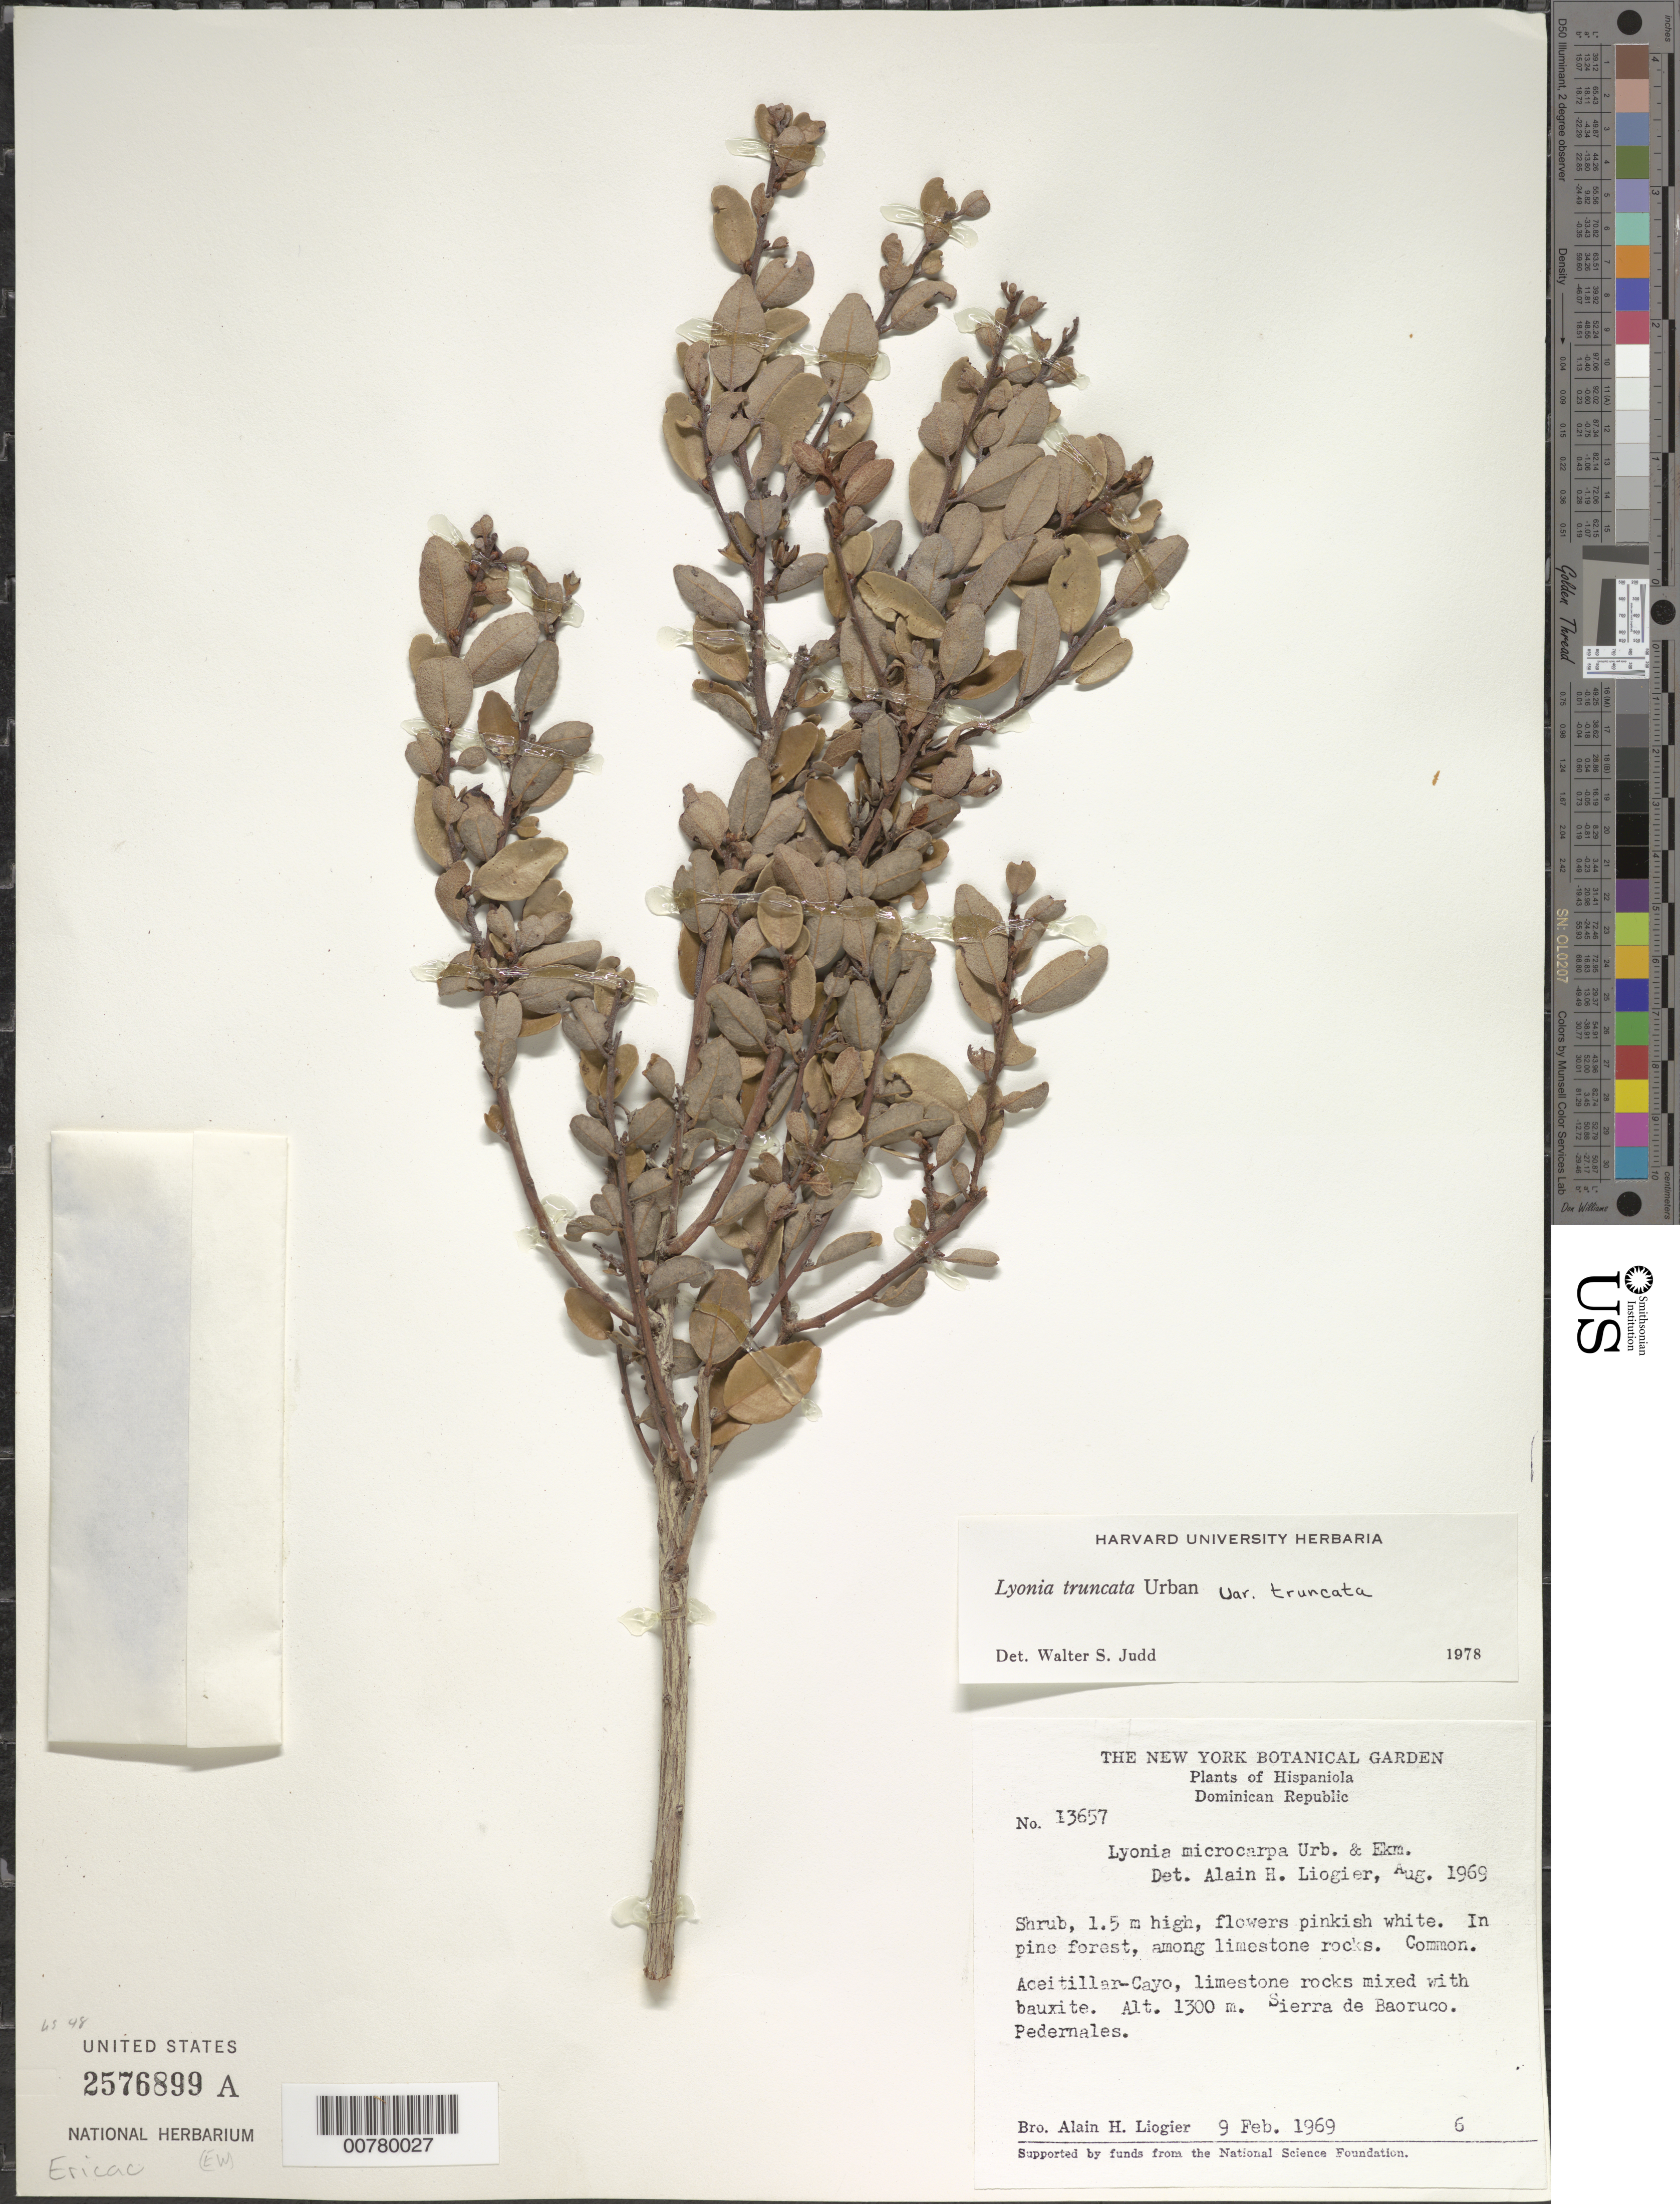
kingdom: Plantae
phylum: Tracheophyta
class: Magnoliopsida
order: Ericales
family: Ericaceae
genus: Lyonia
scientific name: Lyonia truncata var. truncata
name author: Urb.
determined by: Judd, Walter S.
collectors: A. H. Liogier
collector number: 13657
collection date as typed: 09 Feb 1969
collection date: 1969-02-09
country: Dominican Republic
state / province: Pedernales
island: Hispaniola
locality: Sierra de Bahoruco, Aceitillar-Cayo.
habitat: Limestone rocks mixed with bauxite.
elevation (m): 1300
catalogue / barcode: US 2576899A